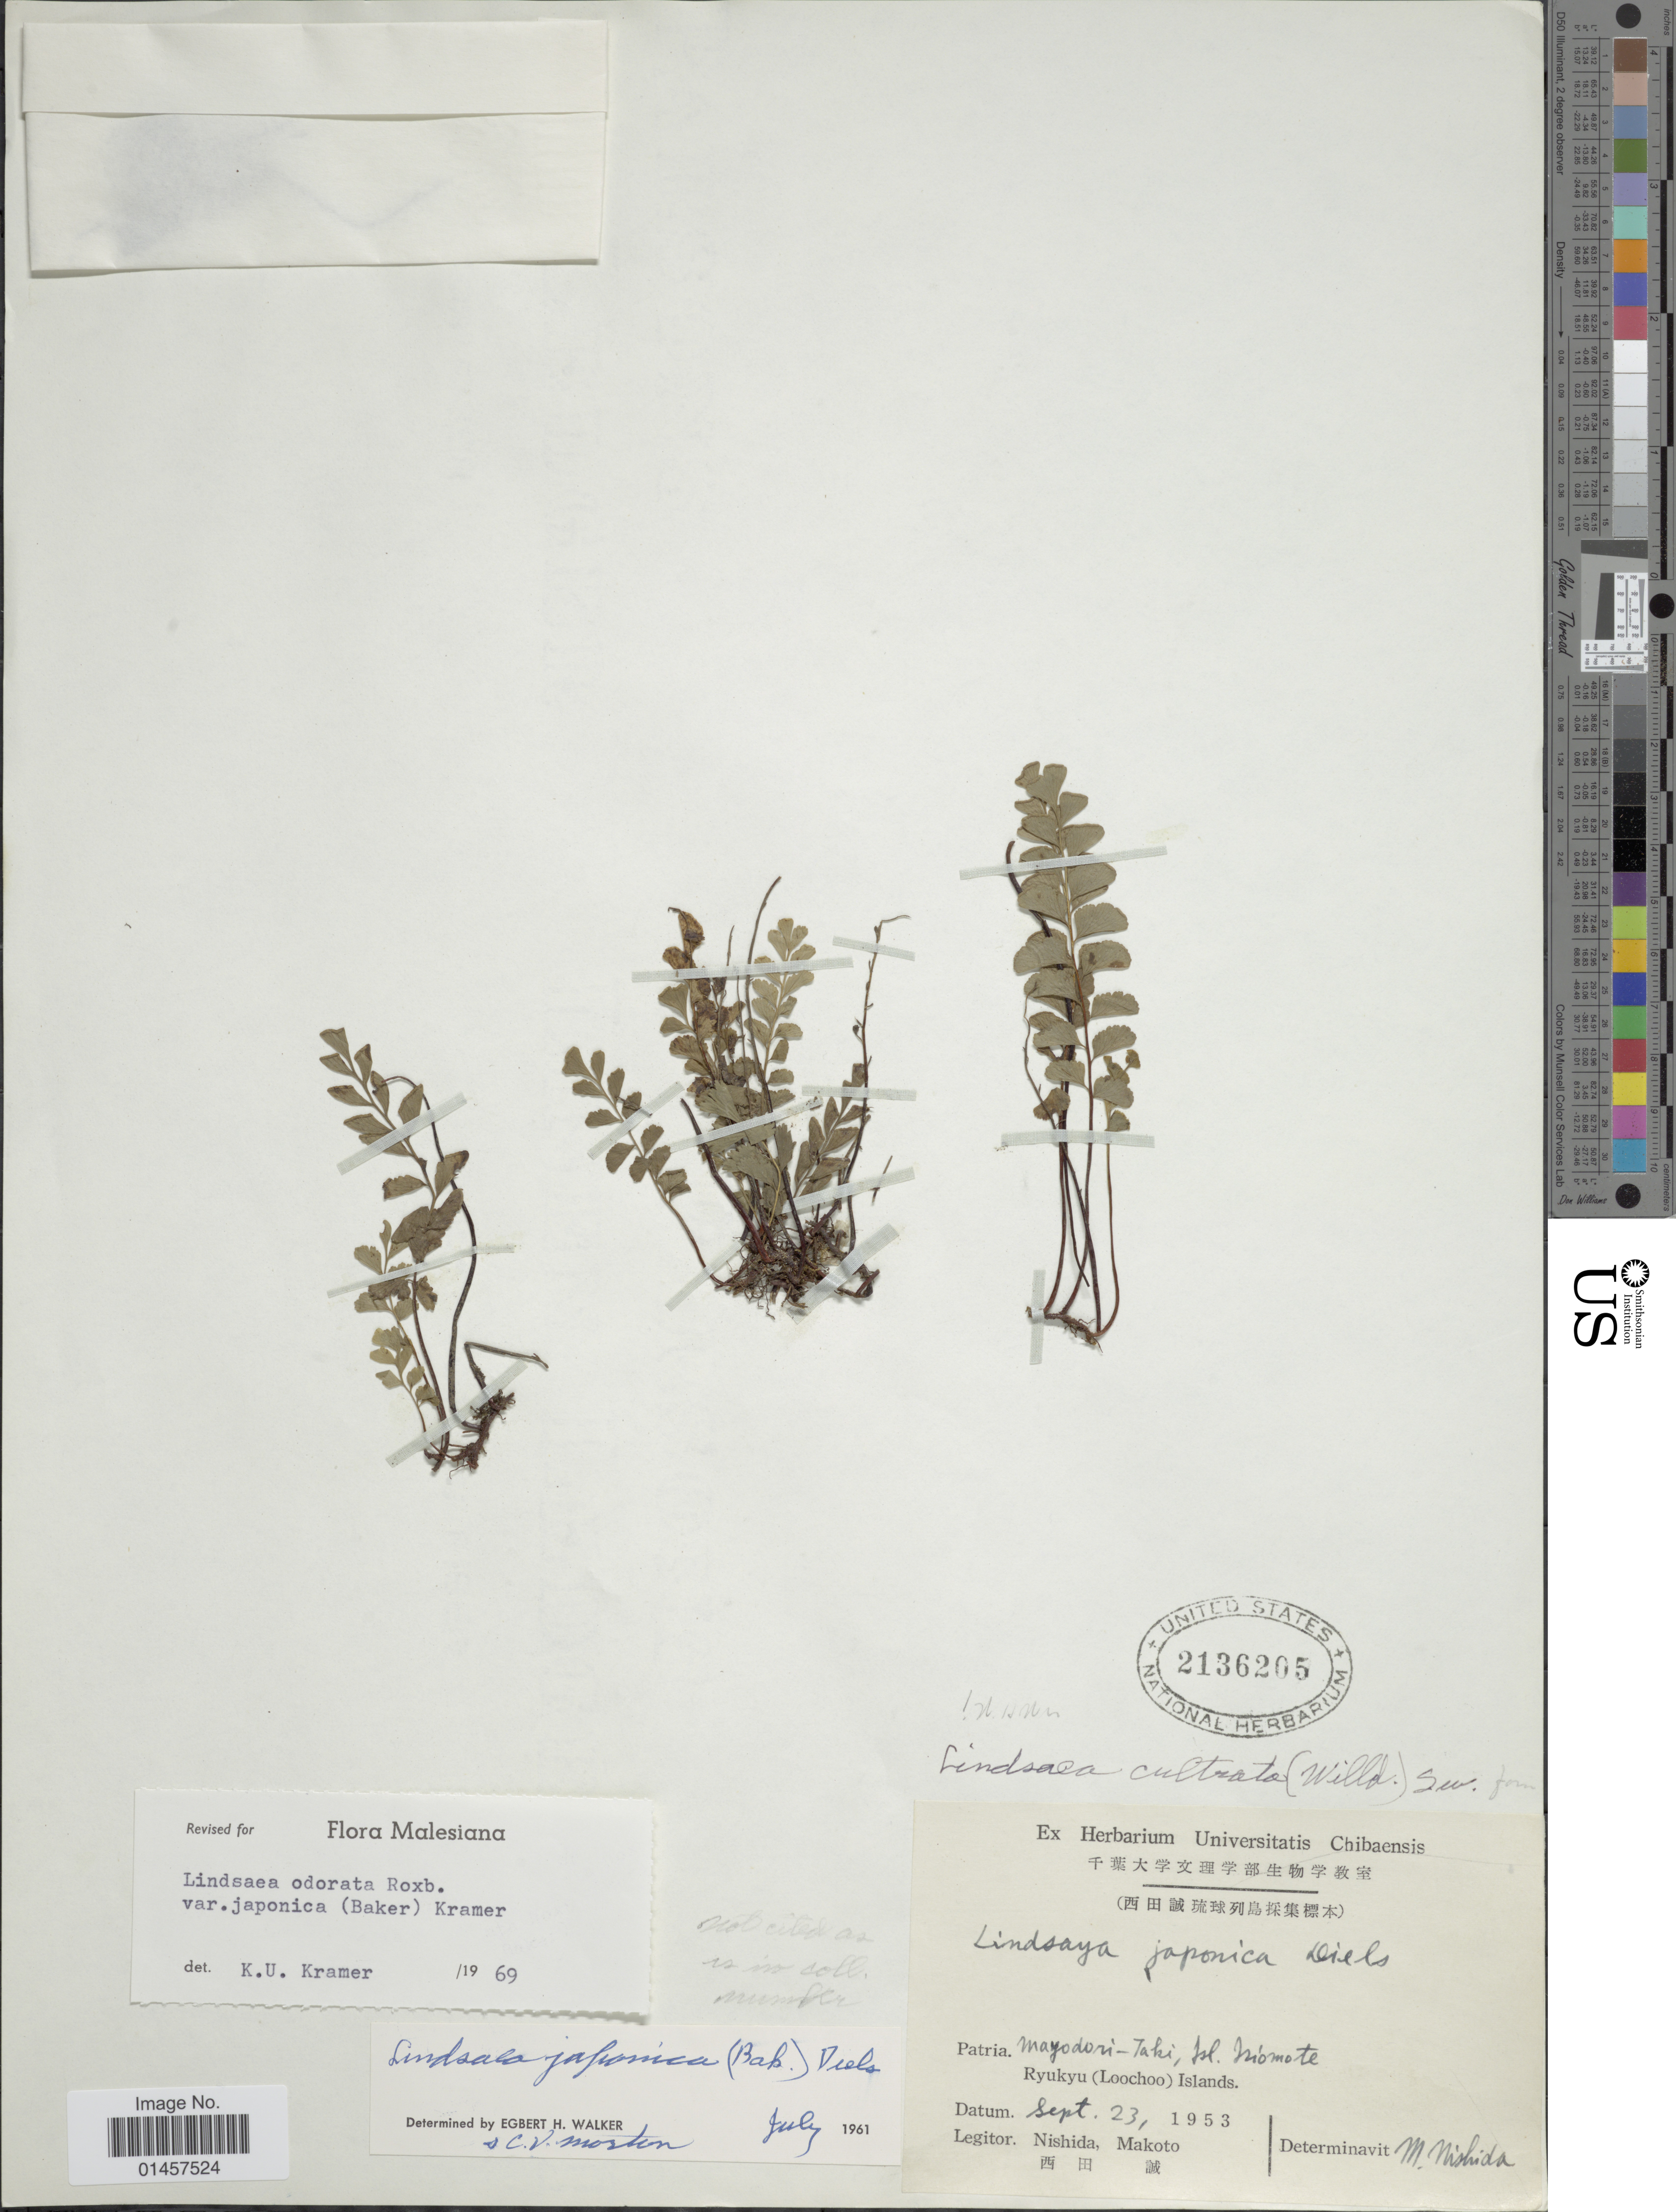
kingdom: Plantae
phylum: Tracheophyta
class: Polypodiopsida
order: Polypodiales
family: Lindsaeaceae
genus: Osmolindsaea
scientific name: Osmolindsaea japonica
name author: (Baker) Lehtonen & Christenh.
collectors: Nishida & Makoto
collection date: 1953-09-23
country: Japan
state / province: Okinawa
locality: Patria Mayodori-Taki, Isl. Iriomote, Ryukyu (Loochoo) Islands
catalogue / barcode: US 2136205